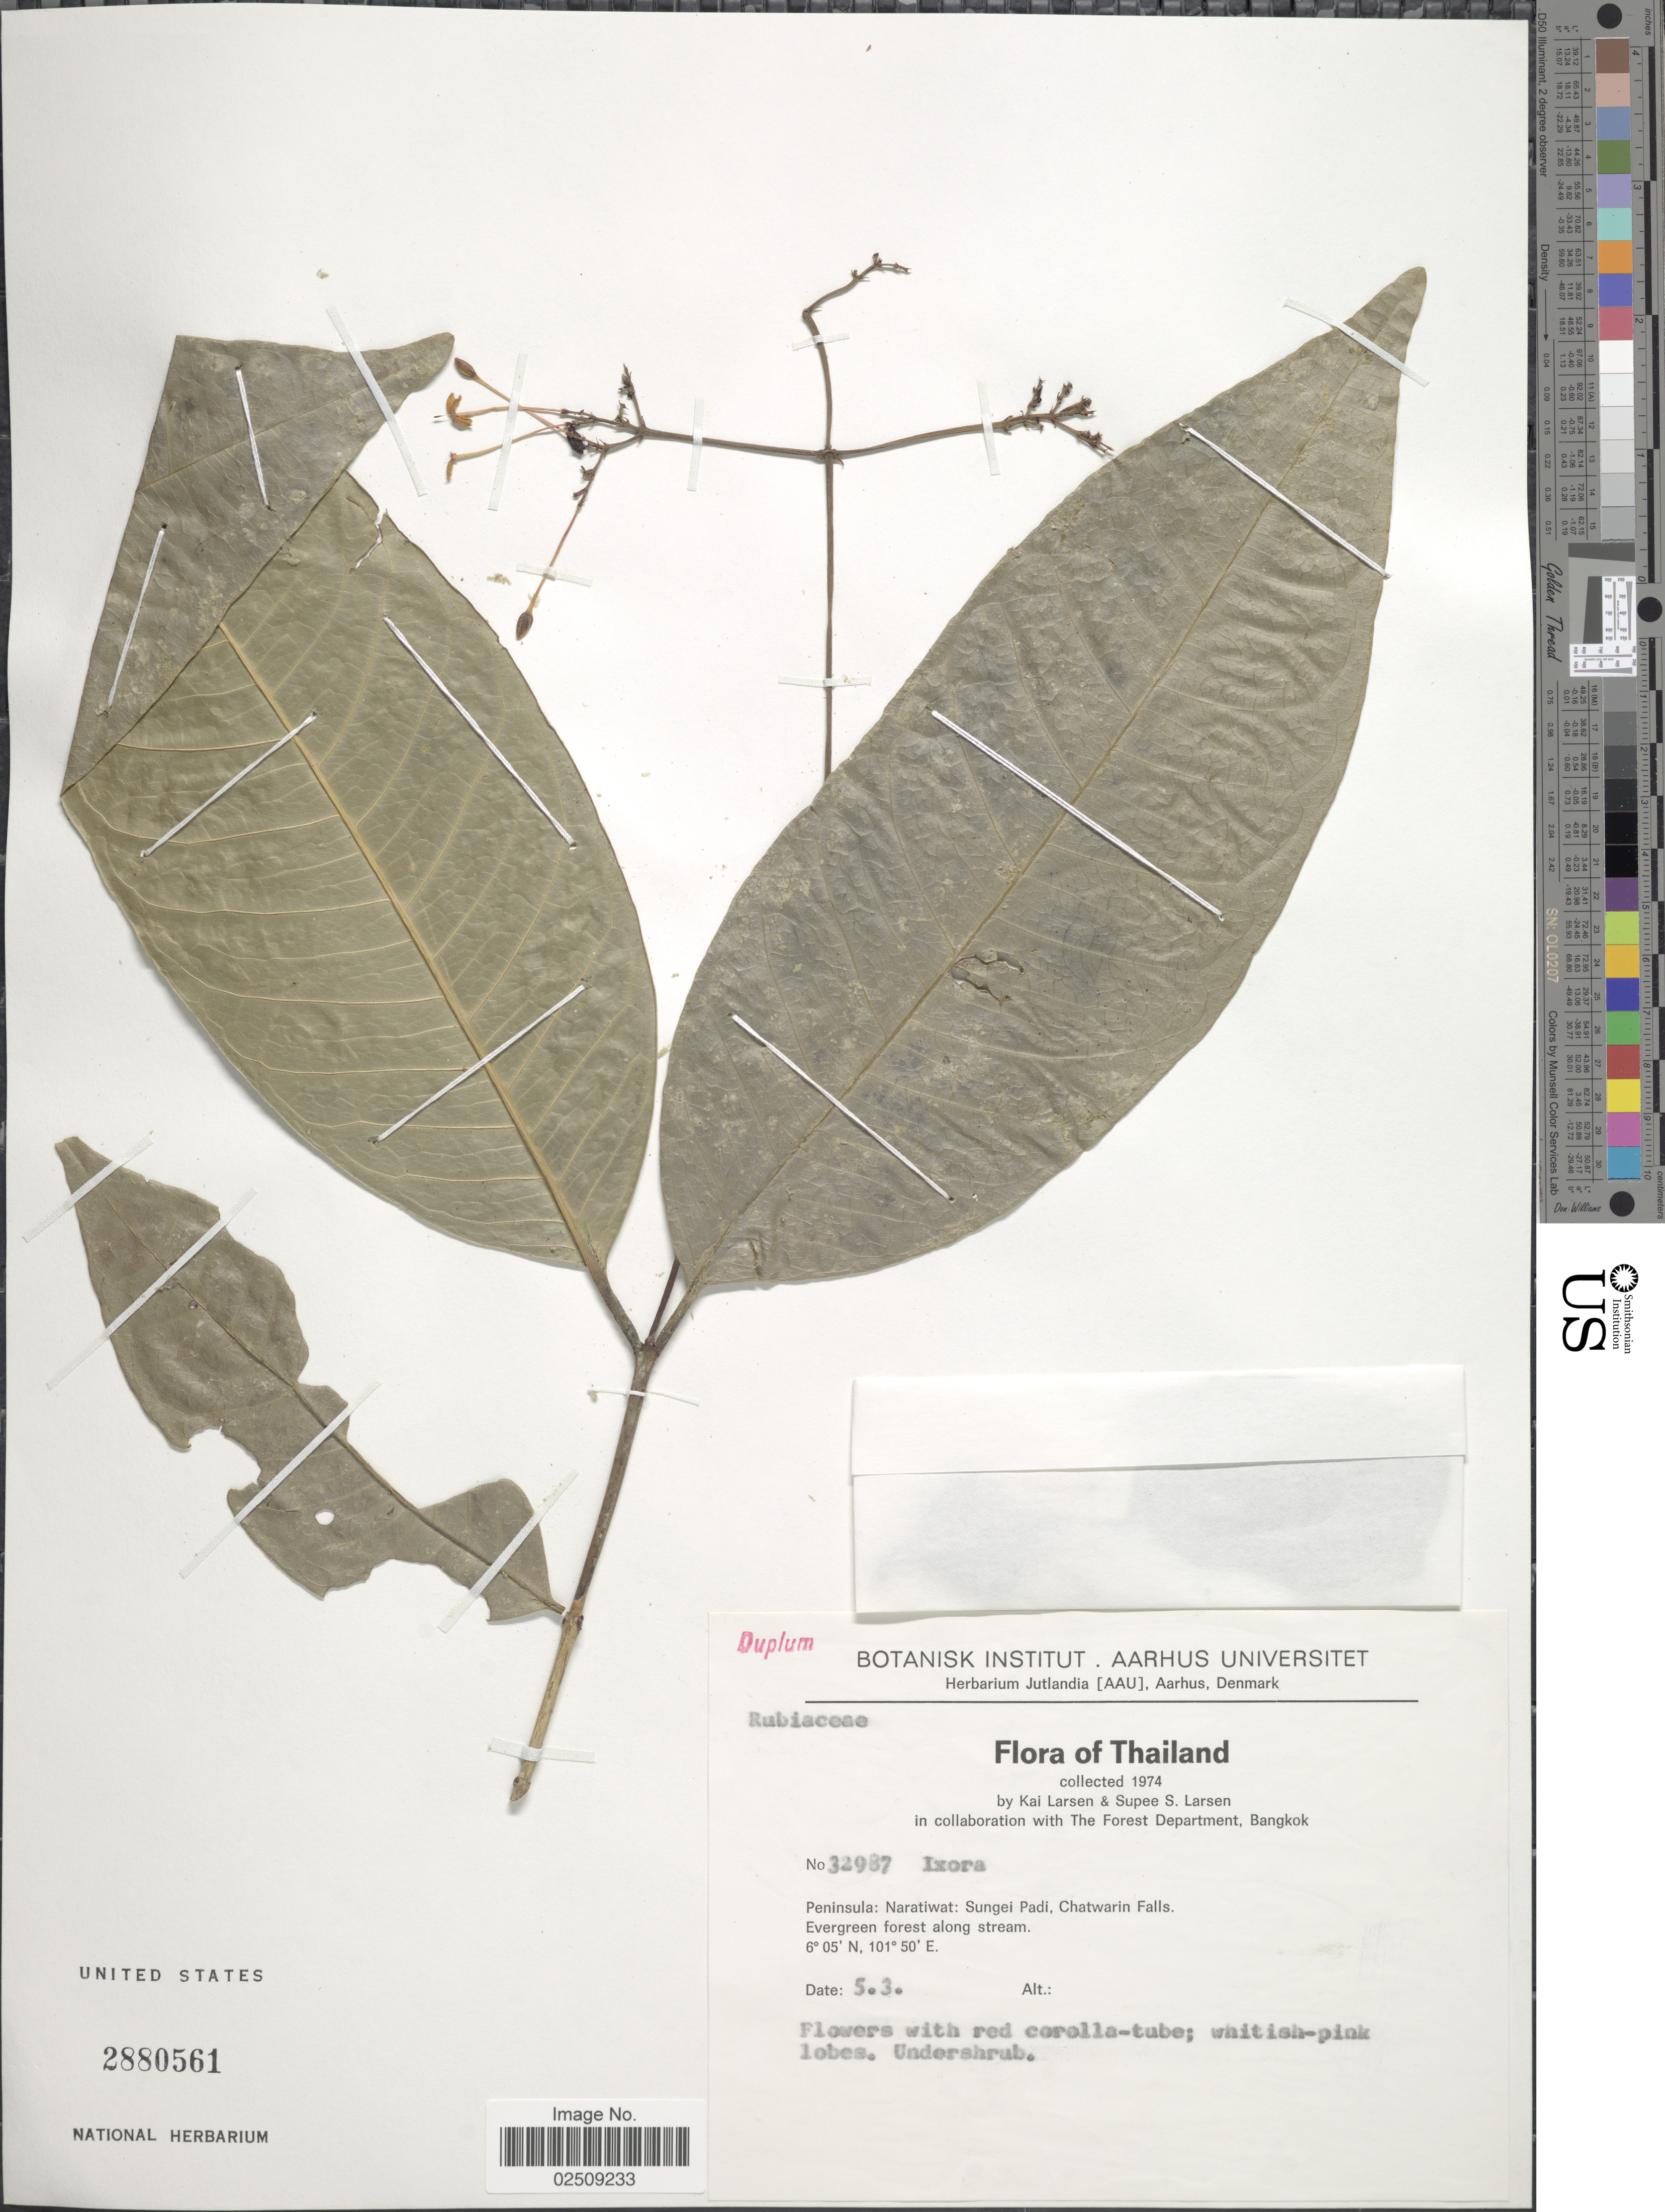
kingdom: Plantae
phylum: Tracheophyta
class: Magnoliopsida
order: Gentianales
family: Rubiaceae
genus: Ixora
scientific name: Ixora sp.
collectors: K. Larsen & S. Larsen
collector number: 32987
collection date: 1974-03-05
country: Thailand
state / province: Narathiwat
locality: Peninsula: Naratiwat: Sungei Padi, Chatwarin Falls. Evergreen forest along stream.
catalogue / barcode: US 2880561